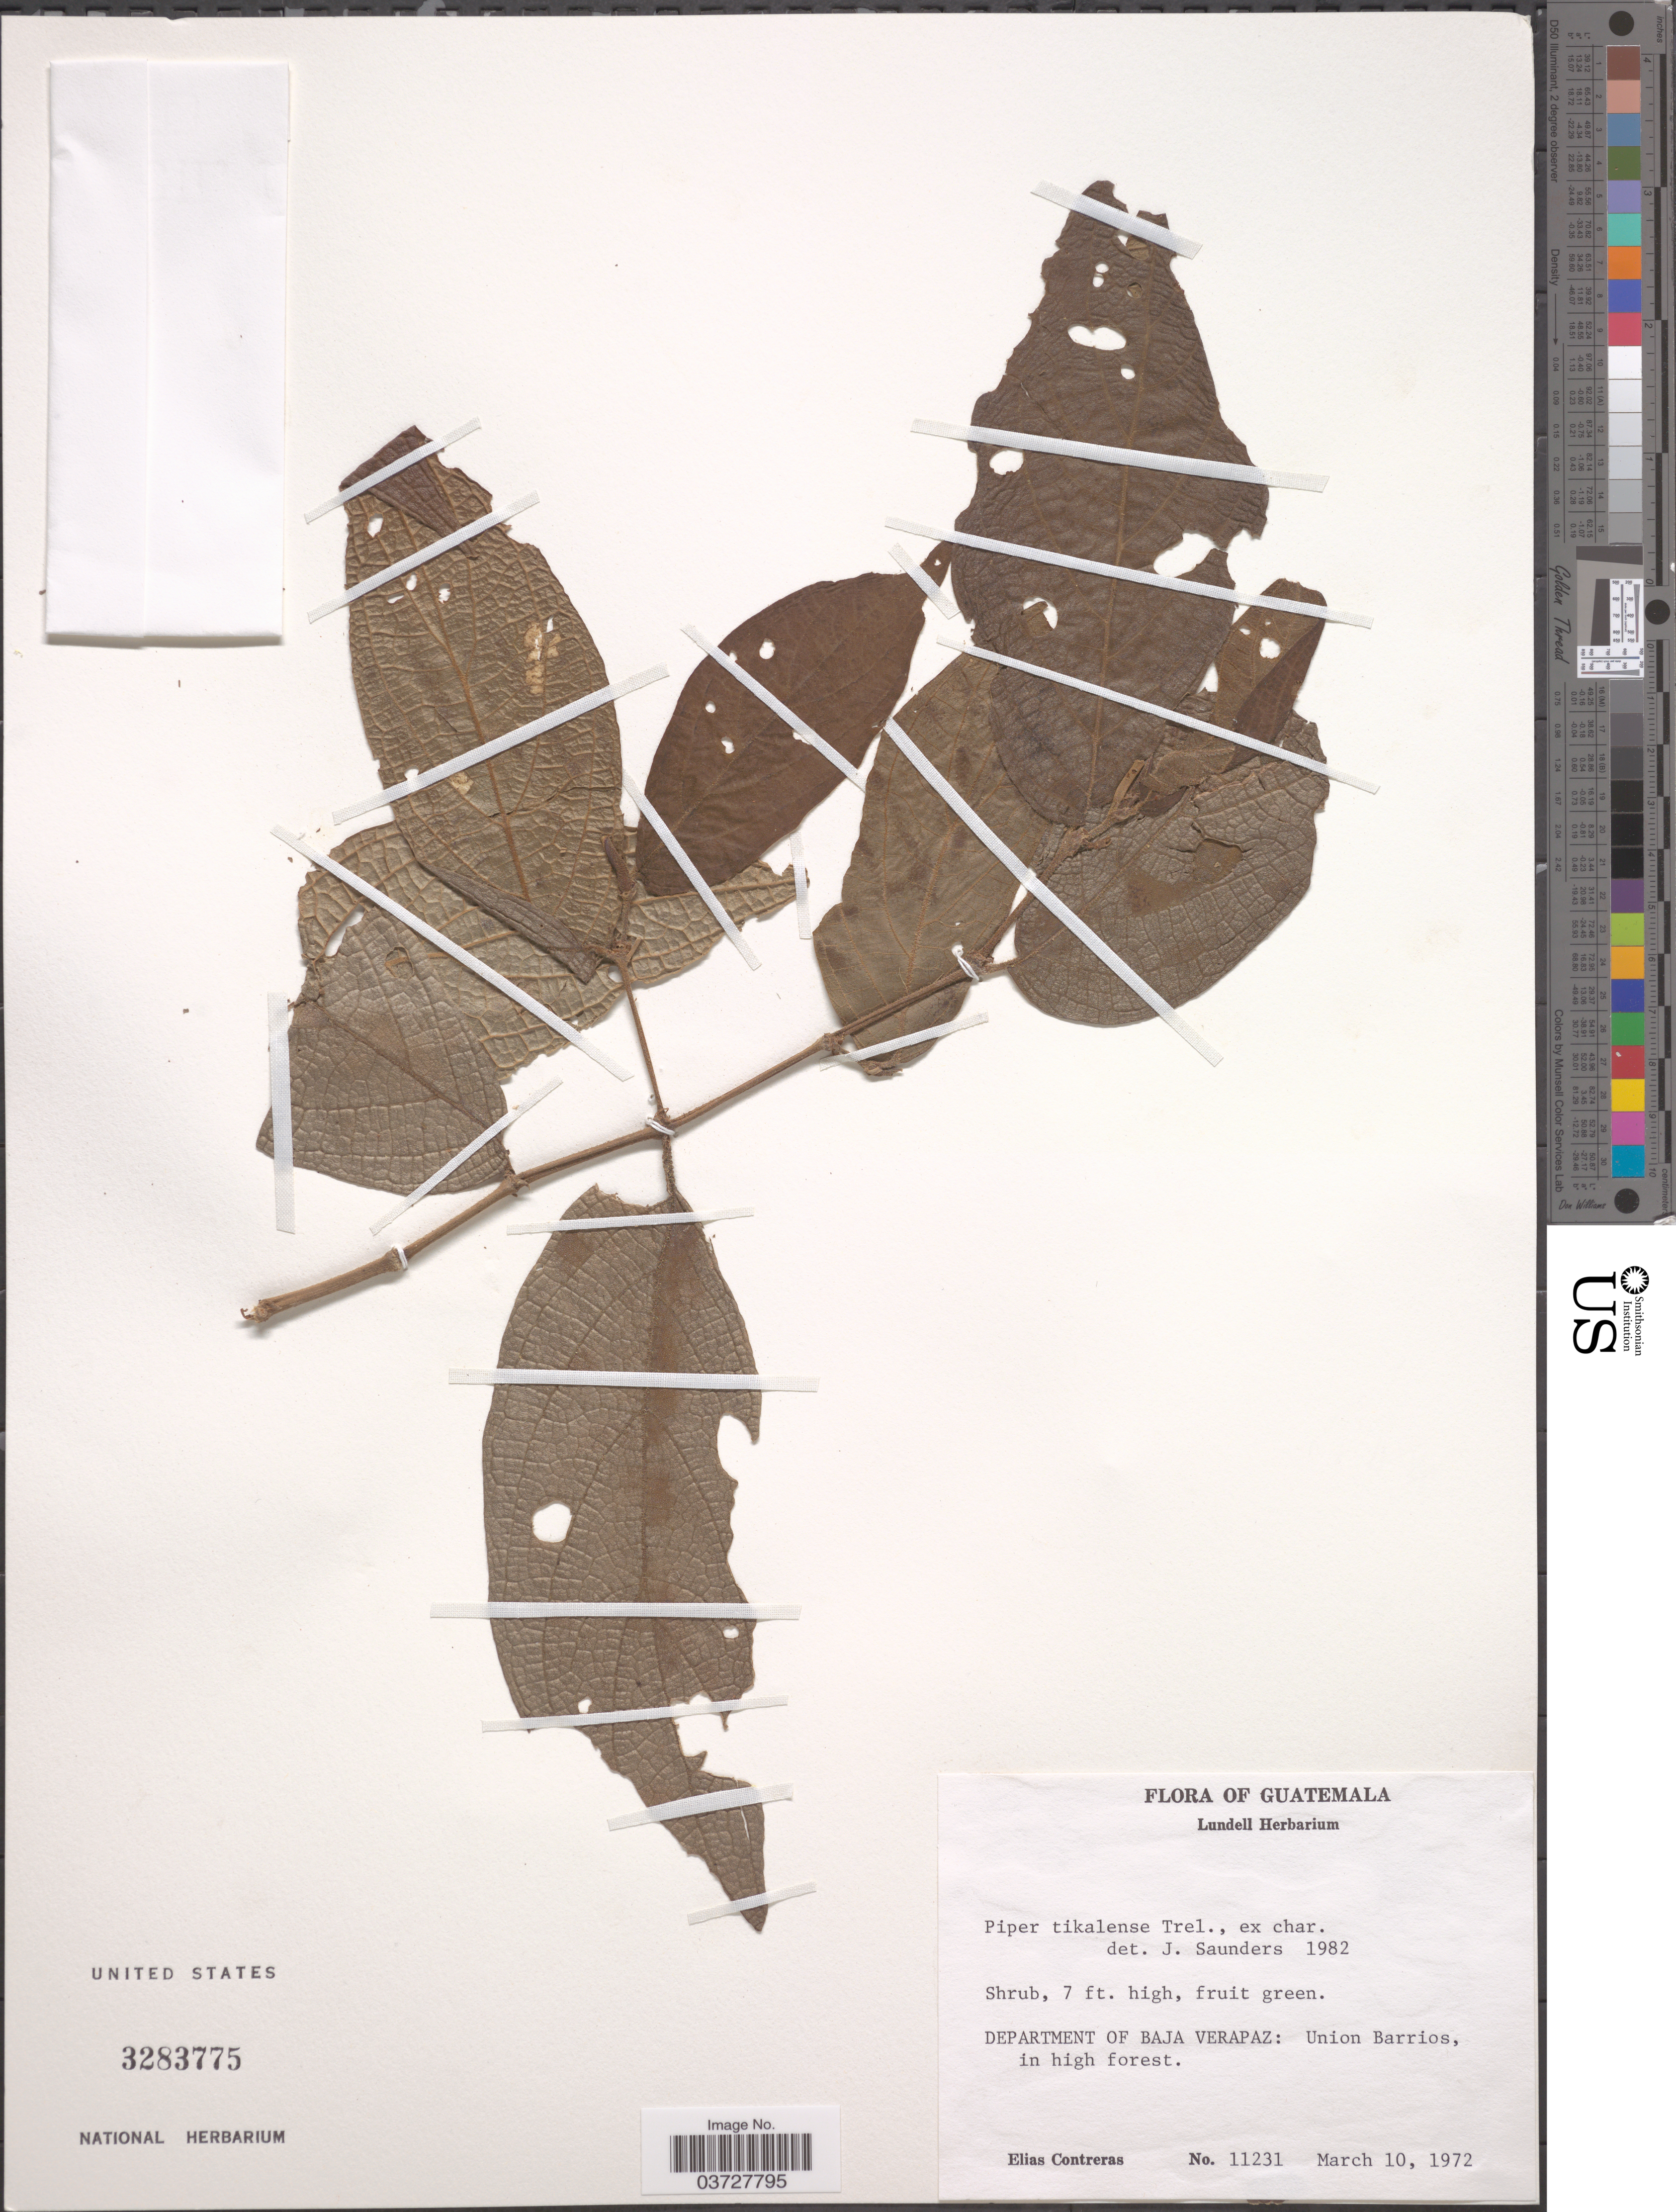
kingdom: Plantae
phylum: Tracheophyta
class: Magnoliopsida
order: Piperales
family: Piperaceae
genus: Piper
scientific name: Piper tikalense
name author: Trel.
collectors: E. Contreras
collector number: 11231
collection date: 1972-03-10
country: Guatemala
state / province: Baja Verapaz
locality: Department of Baja Verapaz: Union Barrios, in high forest.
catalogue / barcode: US 3283775